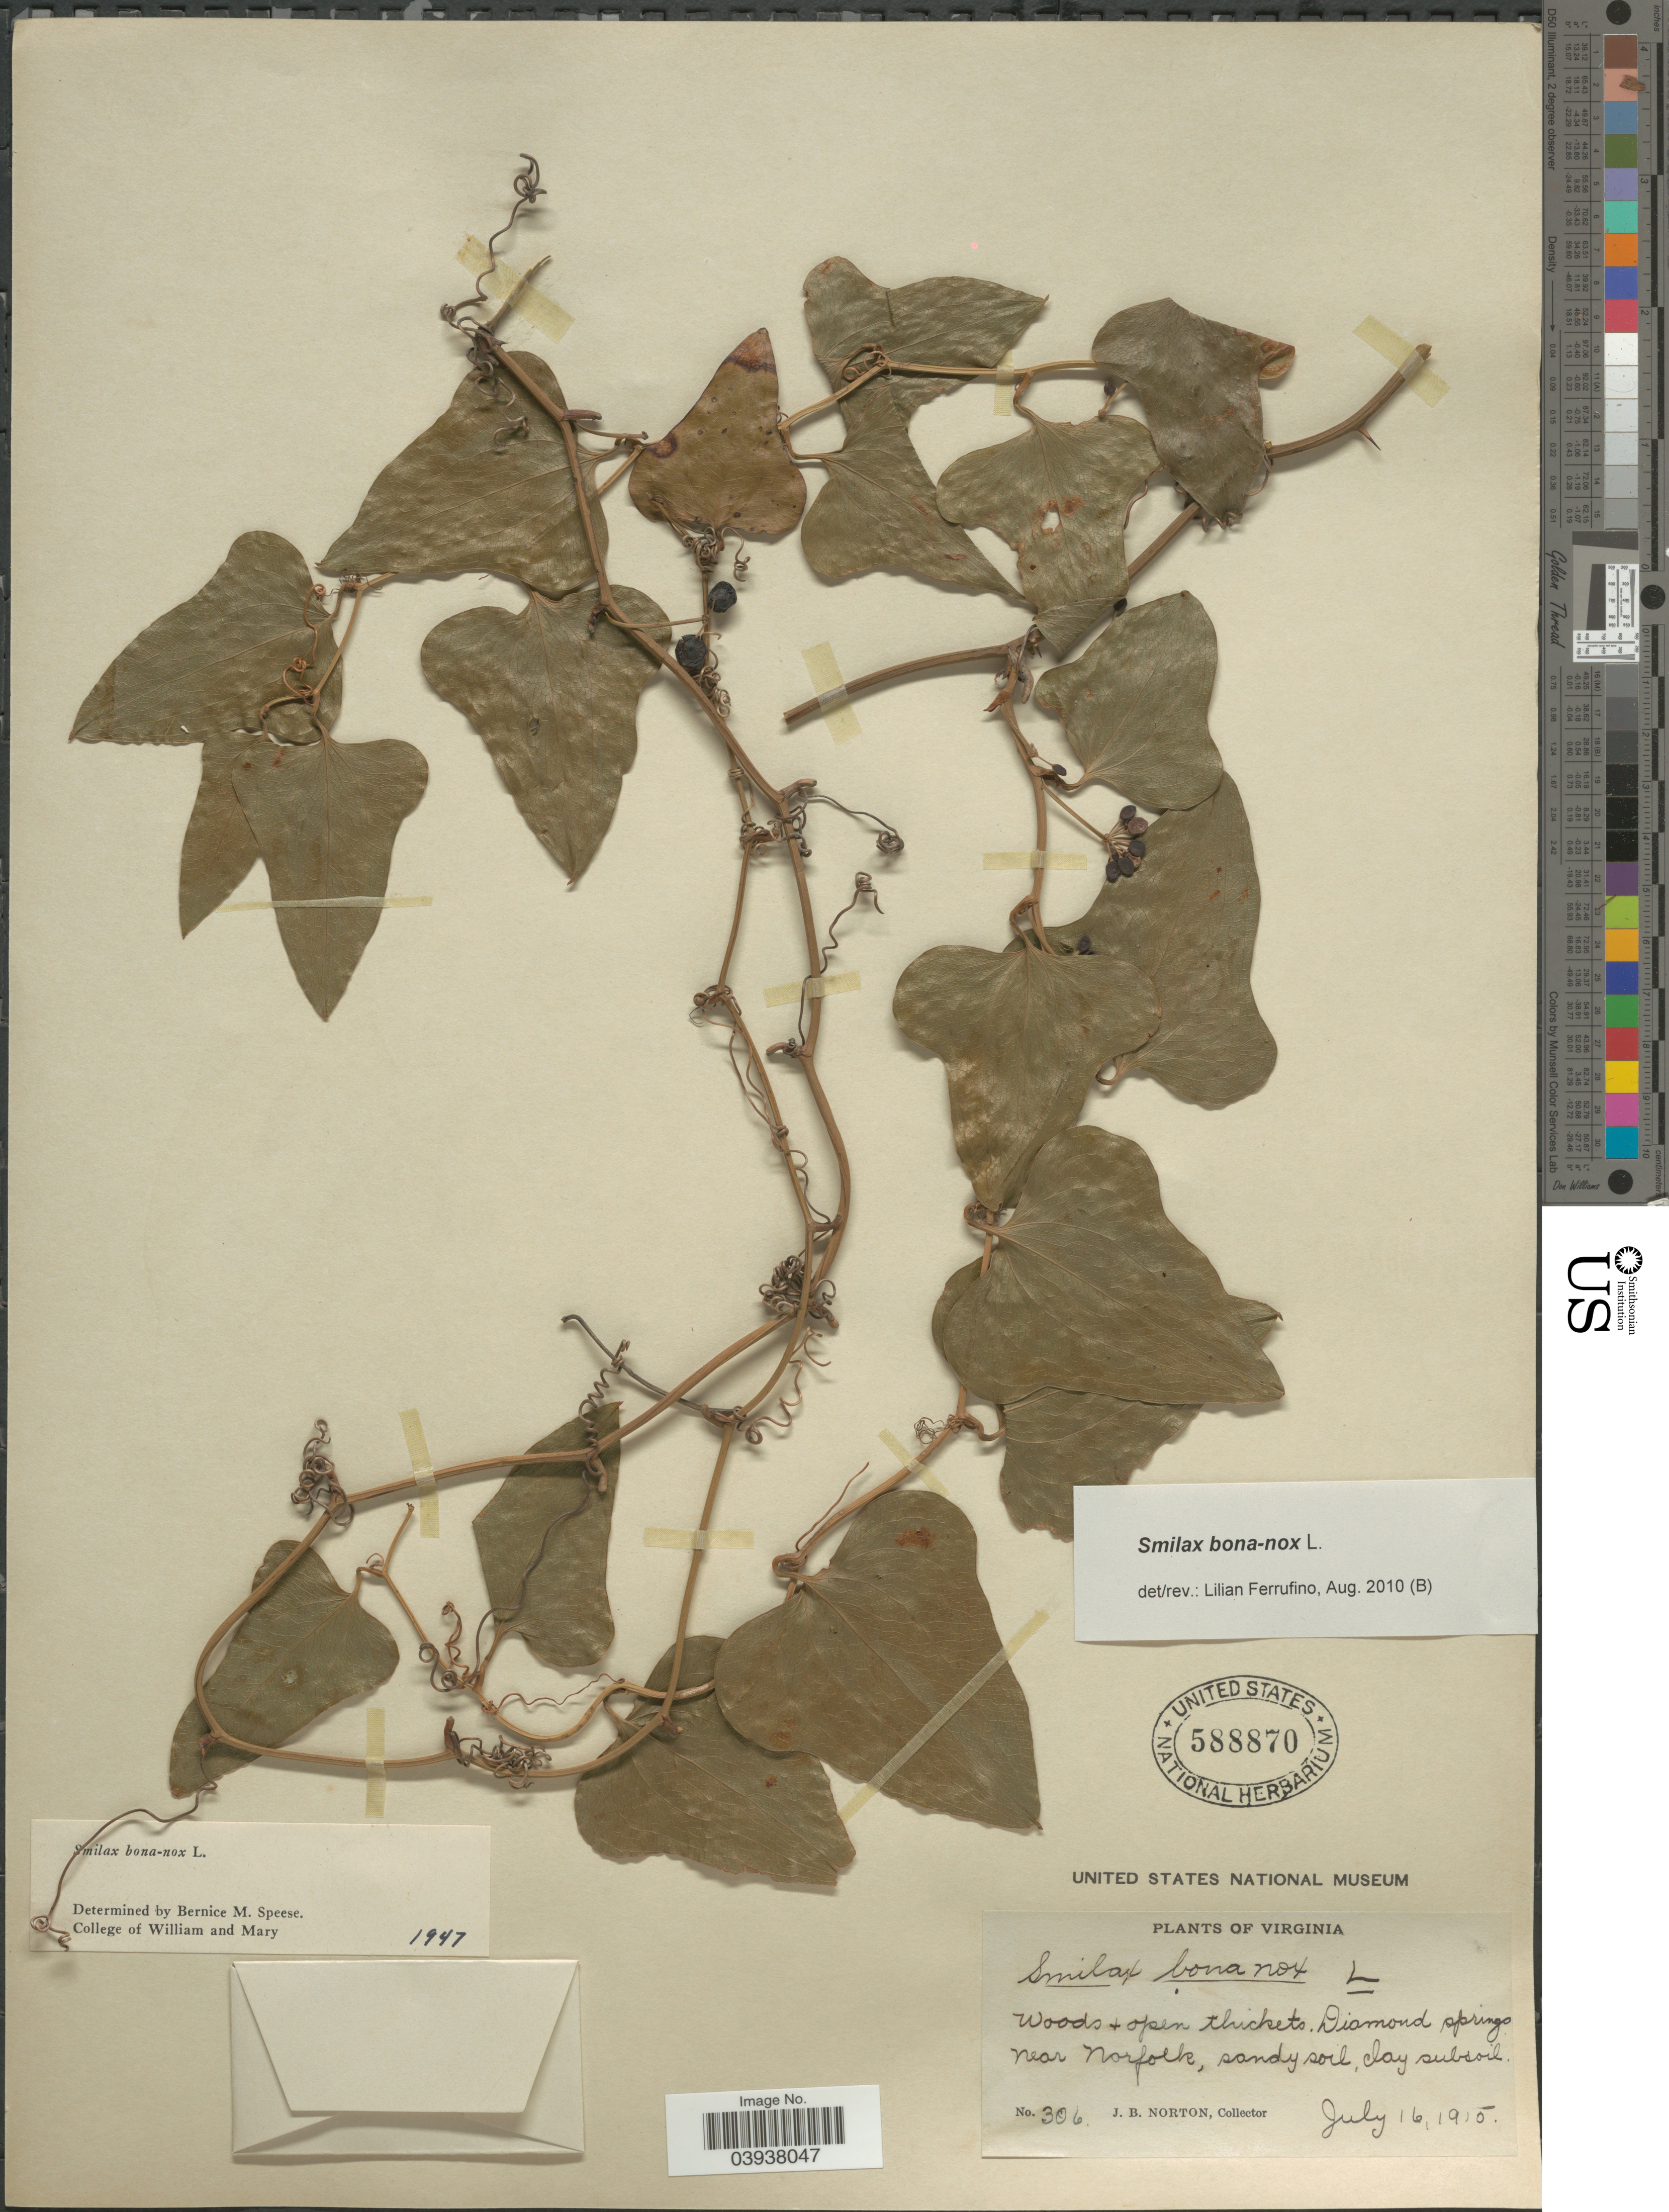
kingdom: Plantae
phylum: Tracheophyta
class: Liliopsida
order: Liliales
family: Smilacaceae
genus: Smilax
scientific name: Smilax bona-nox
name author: L.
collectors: J. B. Norton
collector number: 306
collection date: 1915-07-16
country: United States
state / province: Virginia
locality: Woods + open thickets. Diamond springs near Norfolk, sandy soil, clay subsoil.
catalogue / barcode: US 588870